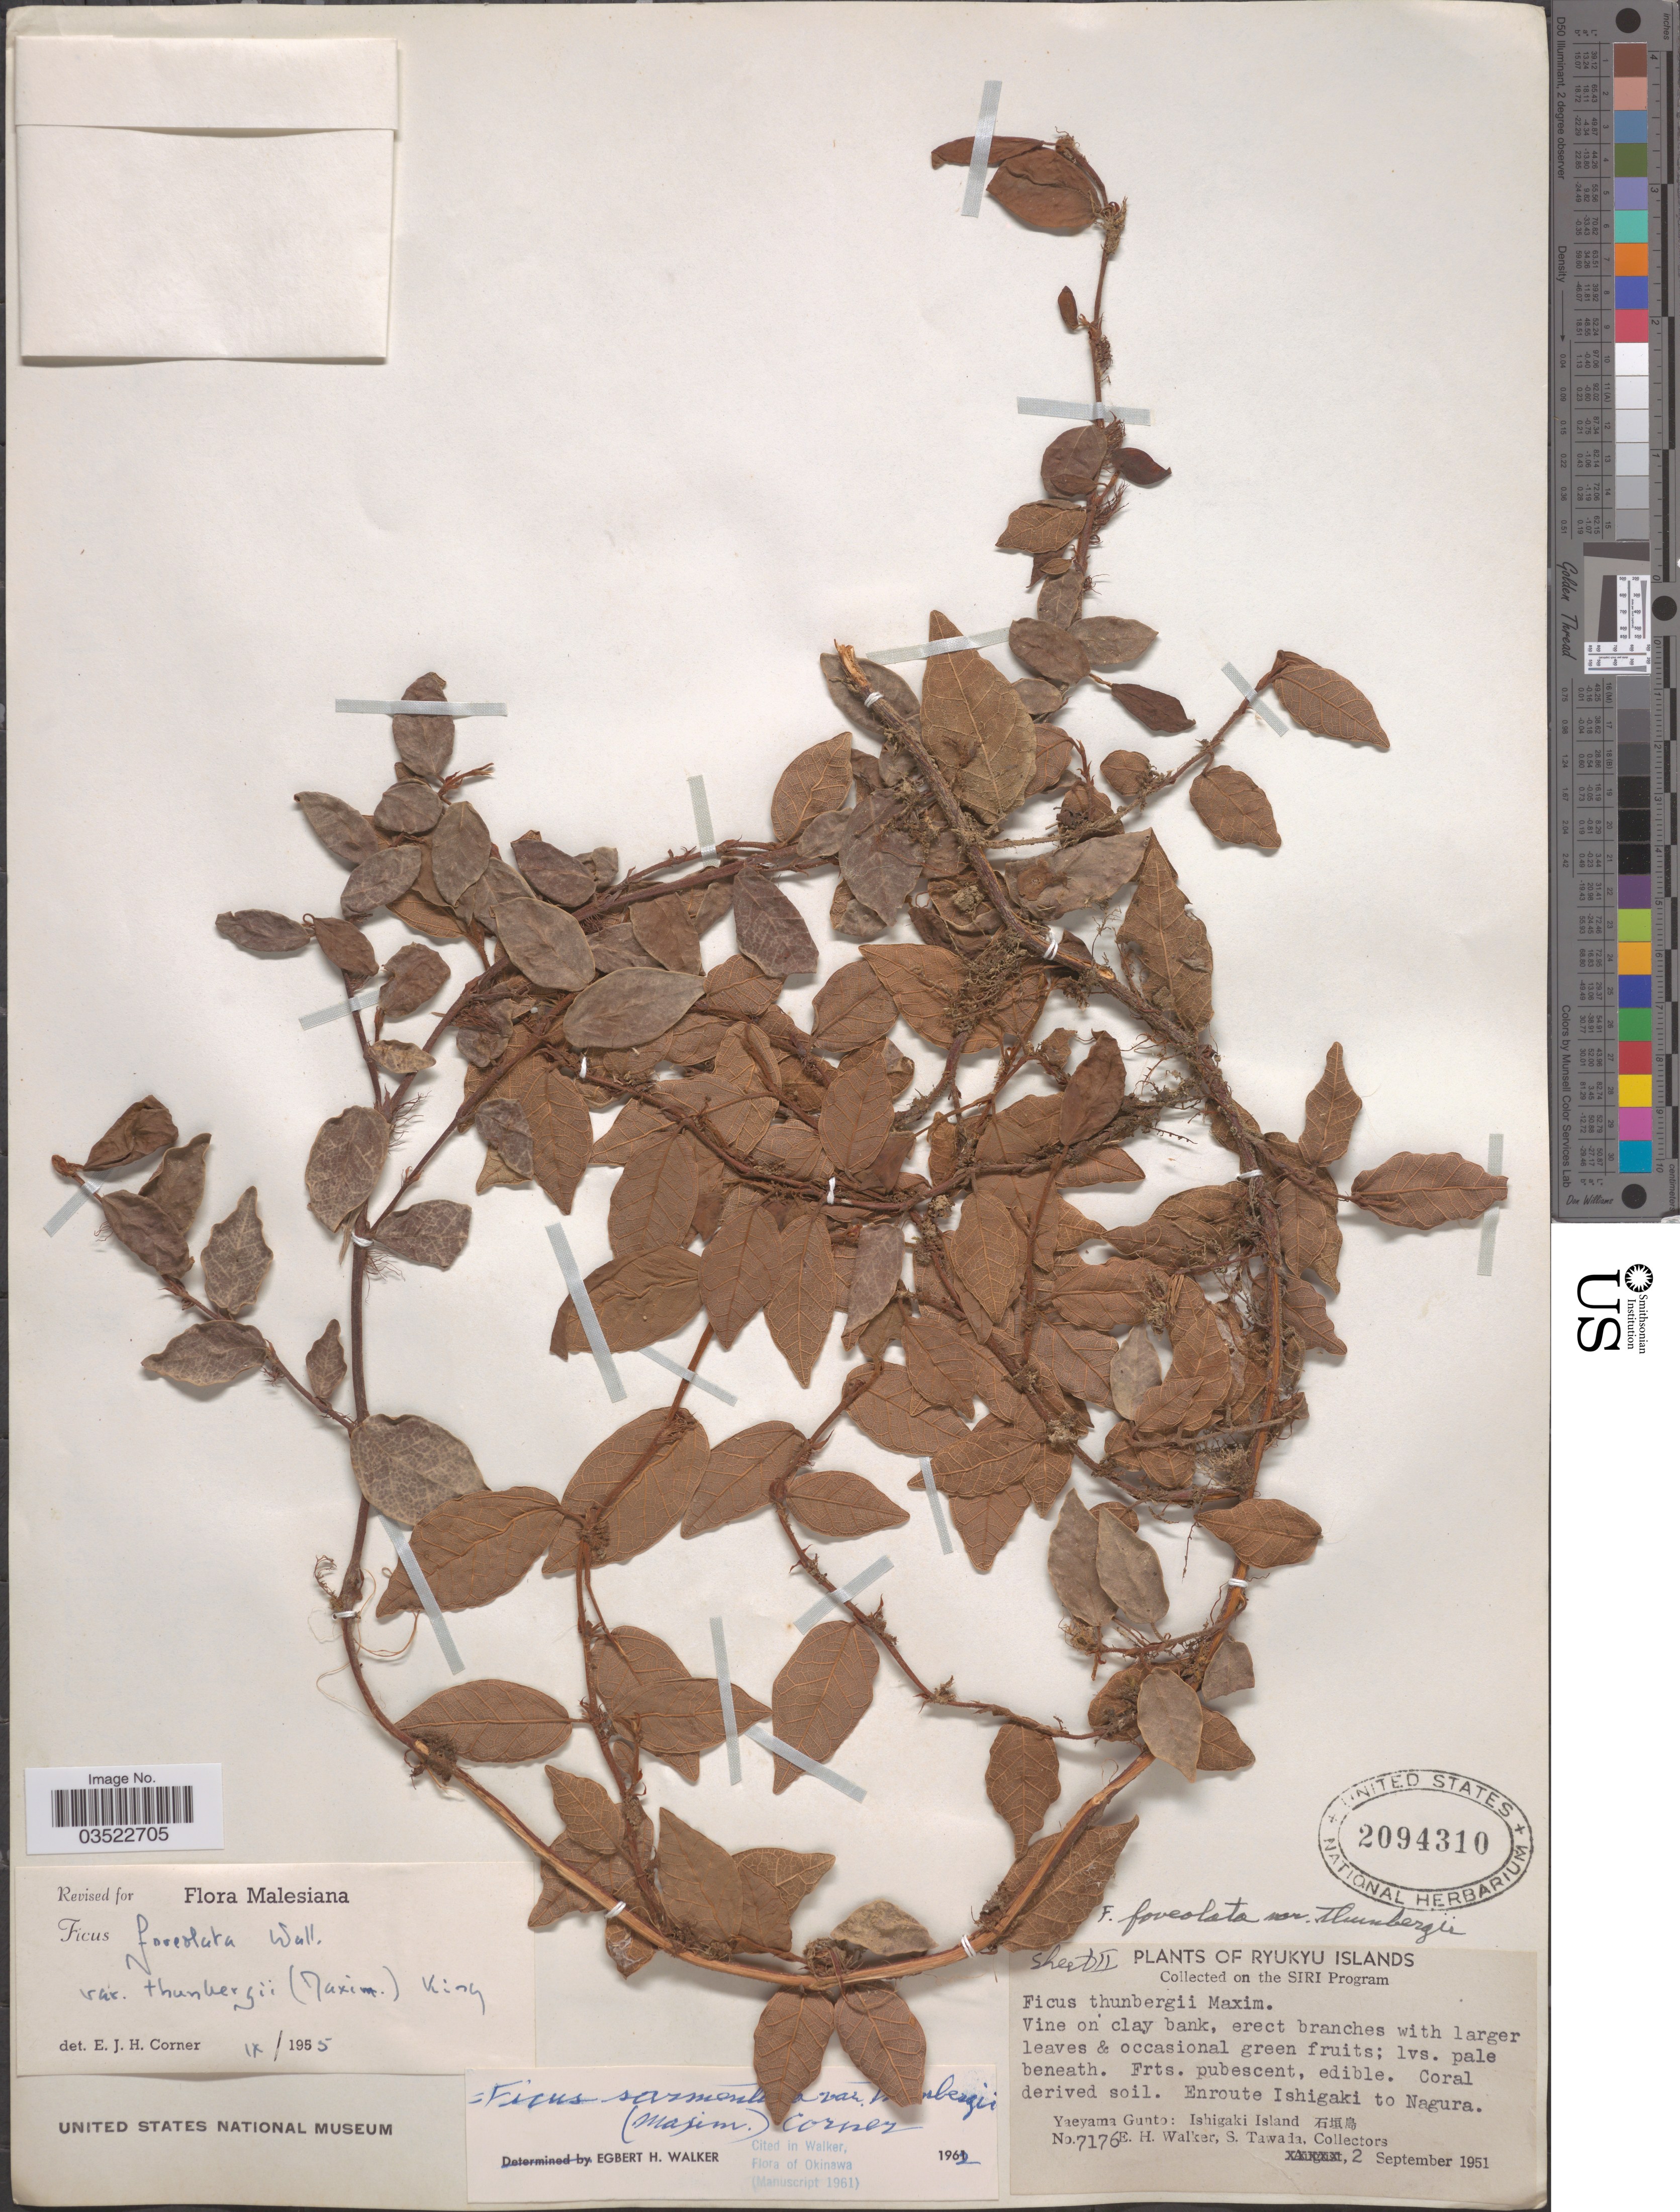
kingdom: Plantae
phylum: Tracheophyta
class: Magnoliopsida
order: Rosales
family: Moraceae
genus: Ficus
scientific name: Ficus sarmentosa var. thunbergii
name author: (Maxim.) Corner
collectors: E. H. Walker & S. Tawada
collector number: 7176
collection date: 1951-09-02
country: Japan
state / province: Okinawa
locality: Ryukyu Islands. Enroute Ishigaki to Nagura. Yaeyama Gunto: Ishigaki Island X.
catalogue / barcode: US 2094310